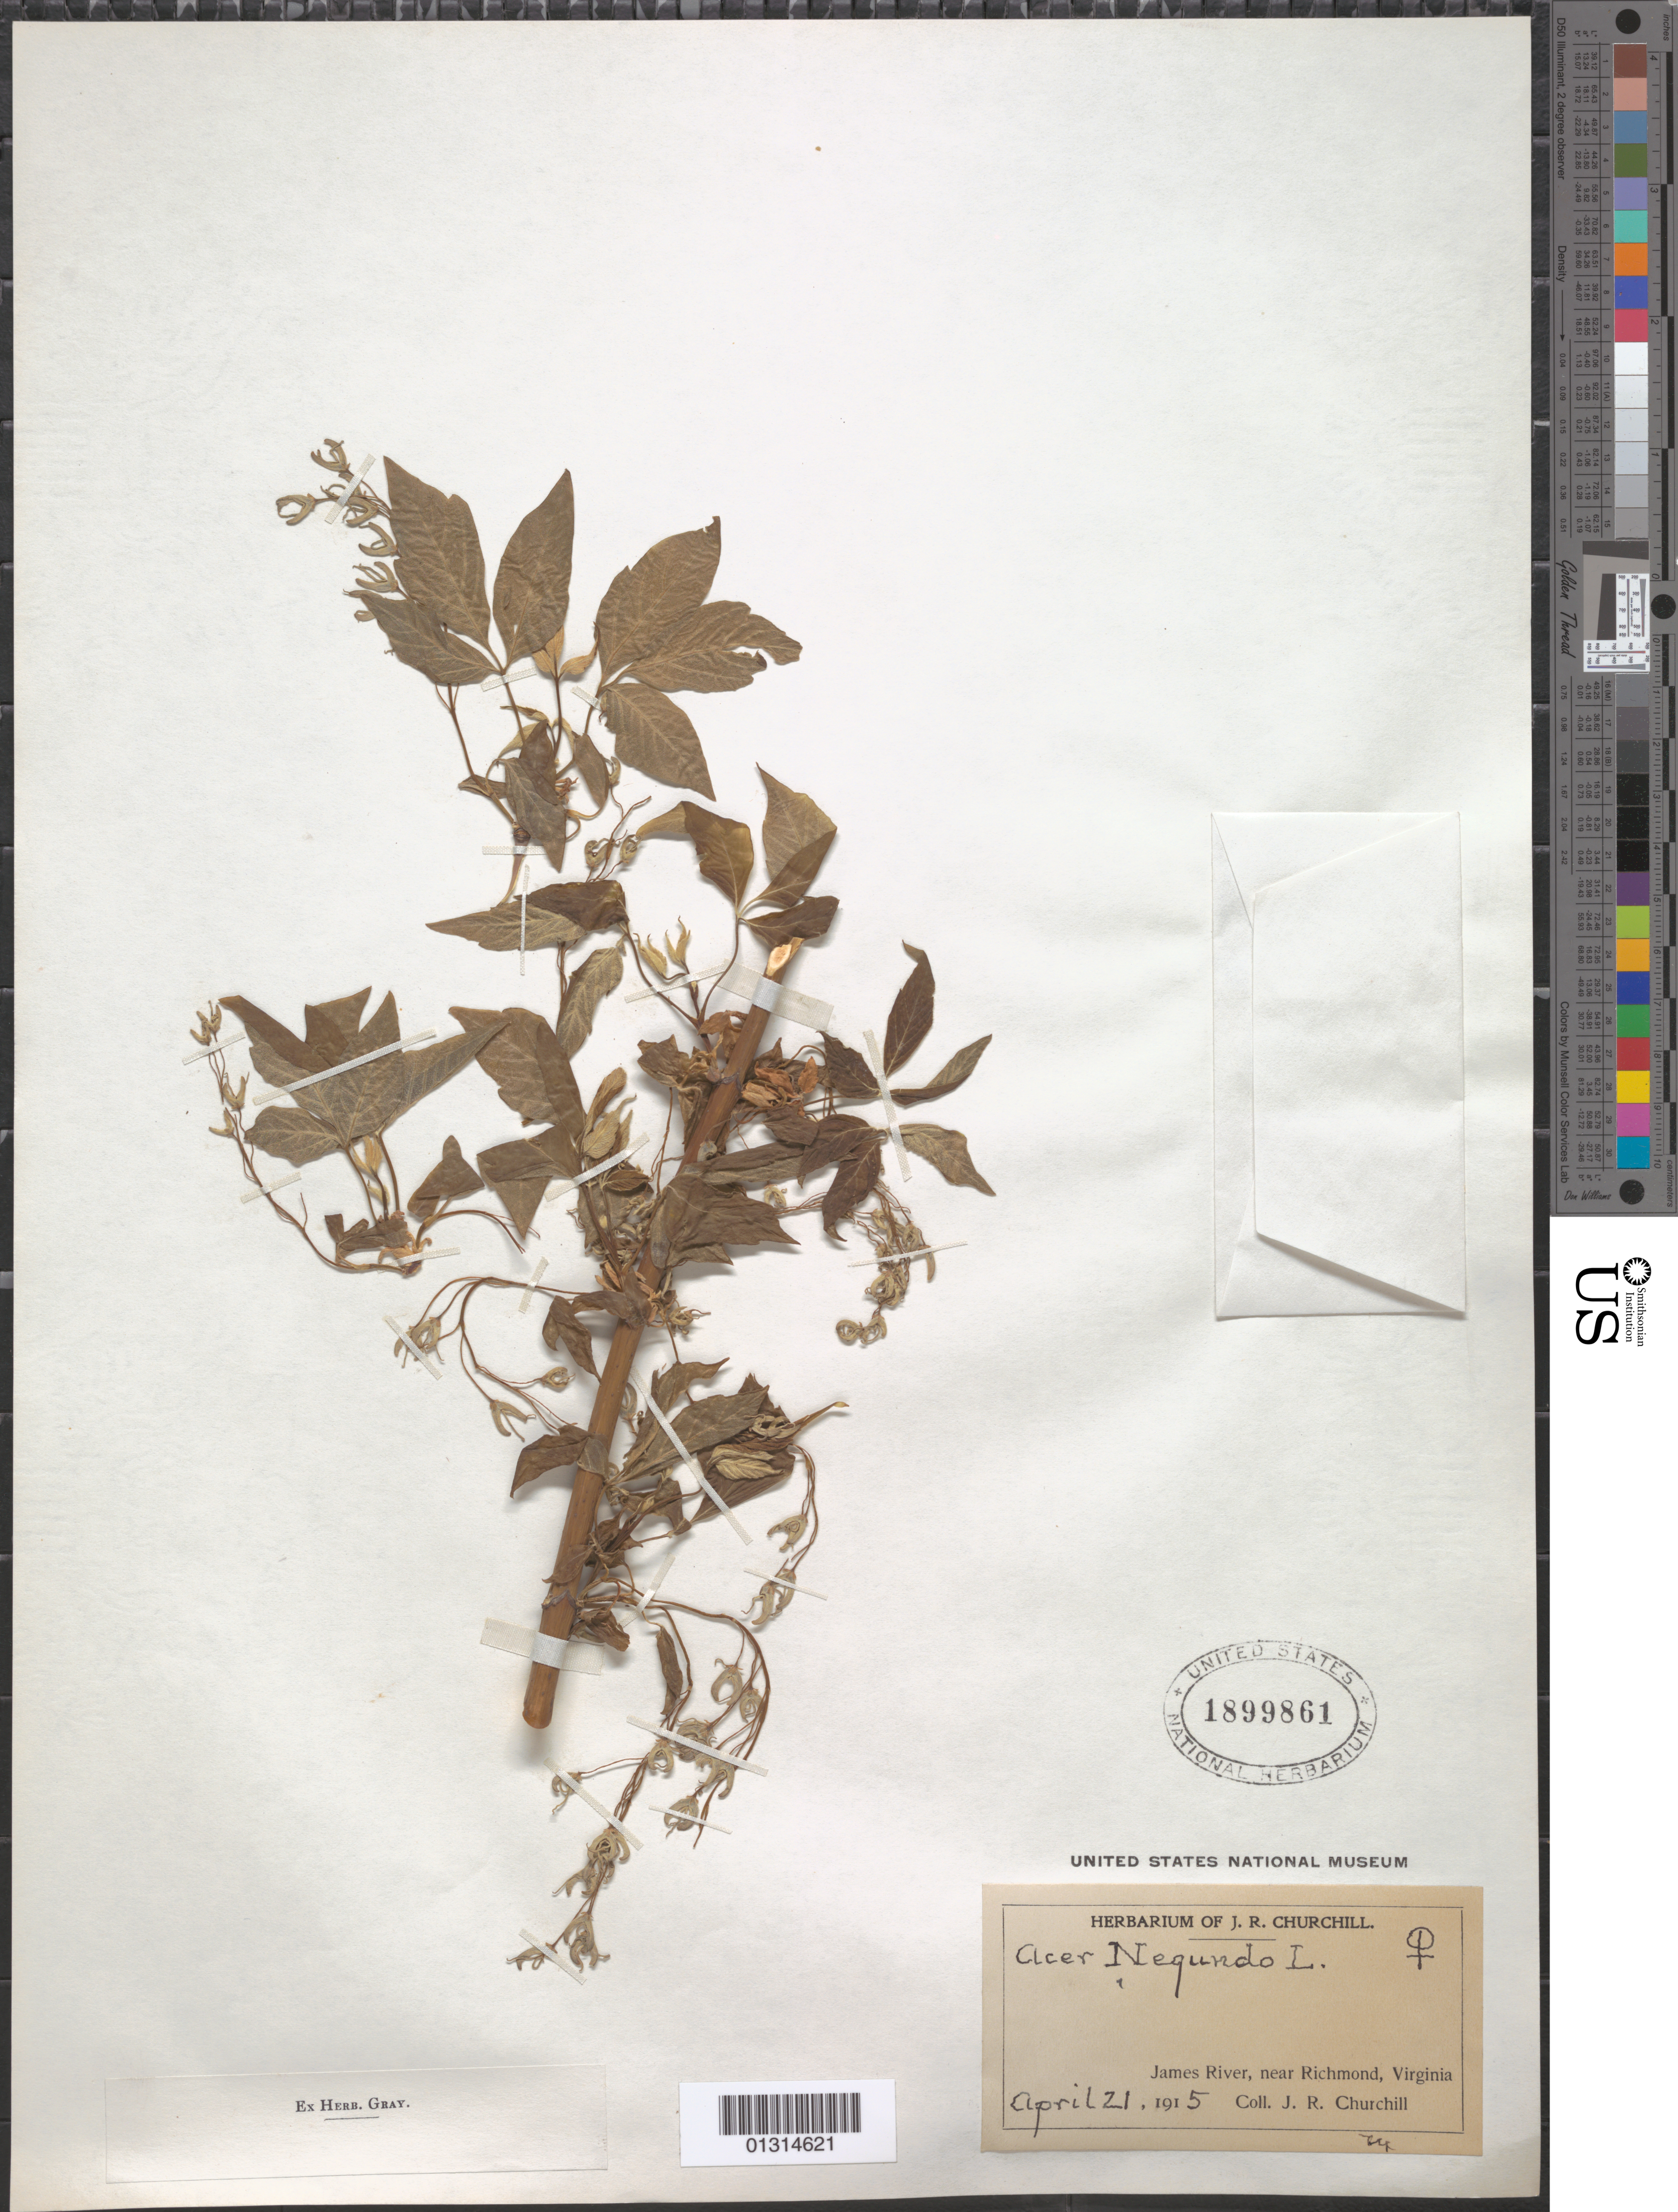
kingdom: Plantae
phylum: Tracheophyta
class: Magnoliopsida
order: Sapindales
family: Sapindaceae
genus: Acer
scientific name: Acer negundo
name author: L.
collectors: J. Churchill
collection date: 1915-04-21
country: United States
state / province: Virginia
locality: James River, near Richmond.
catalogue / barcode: US 1899861